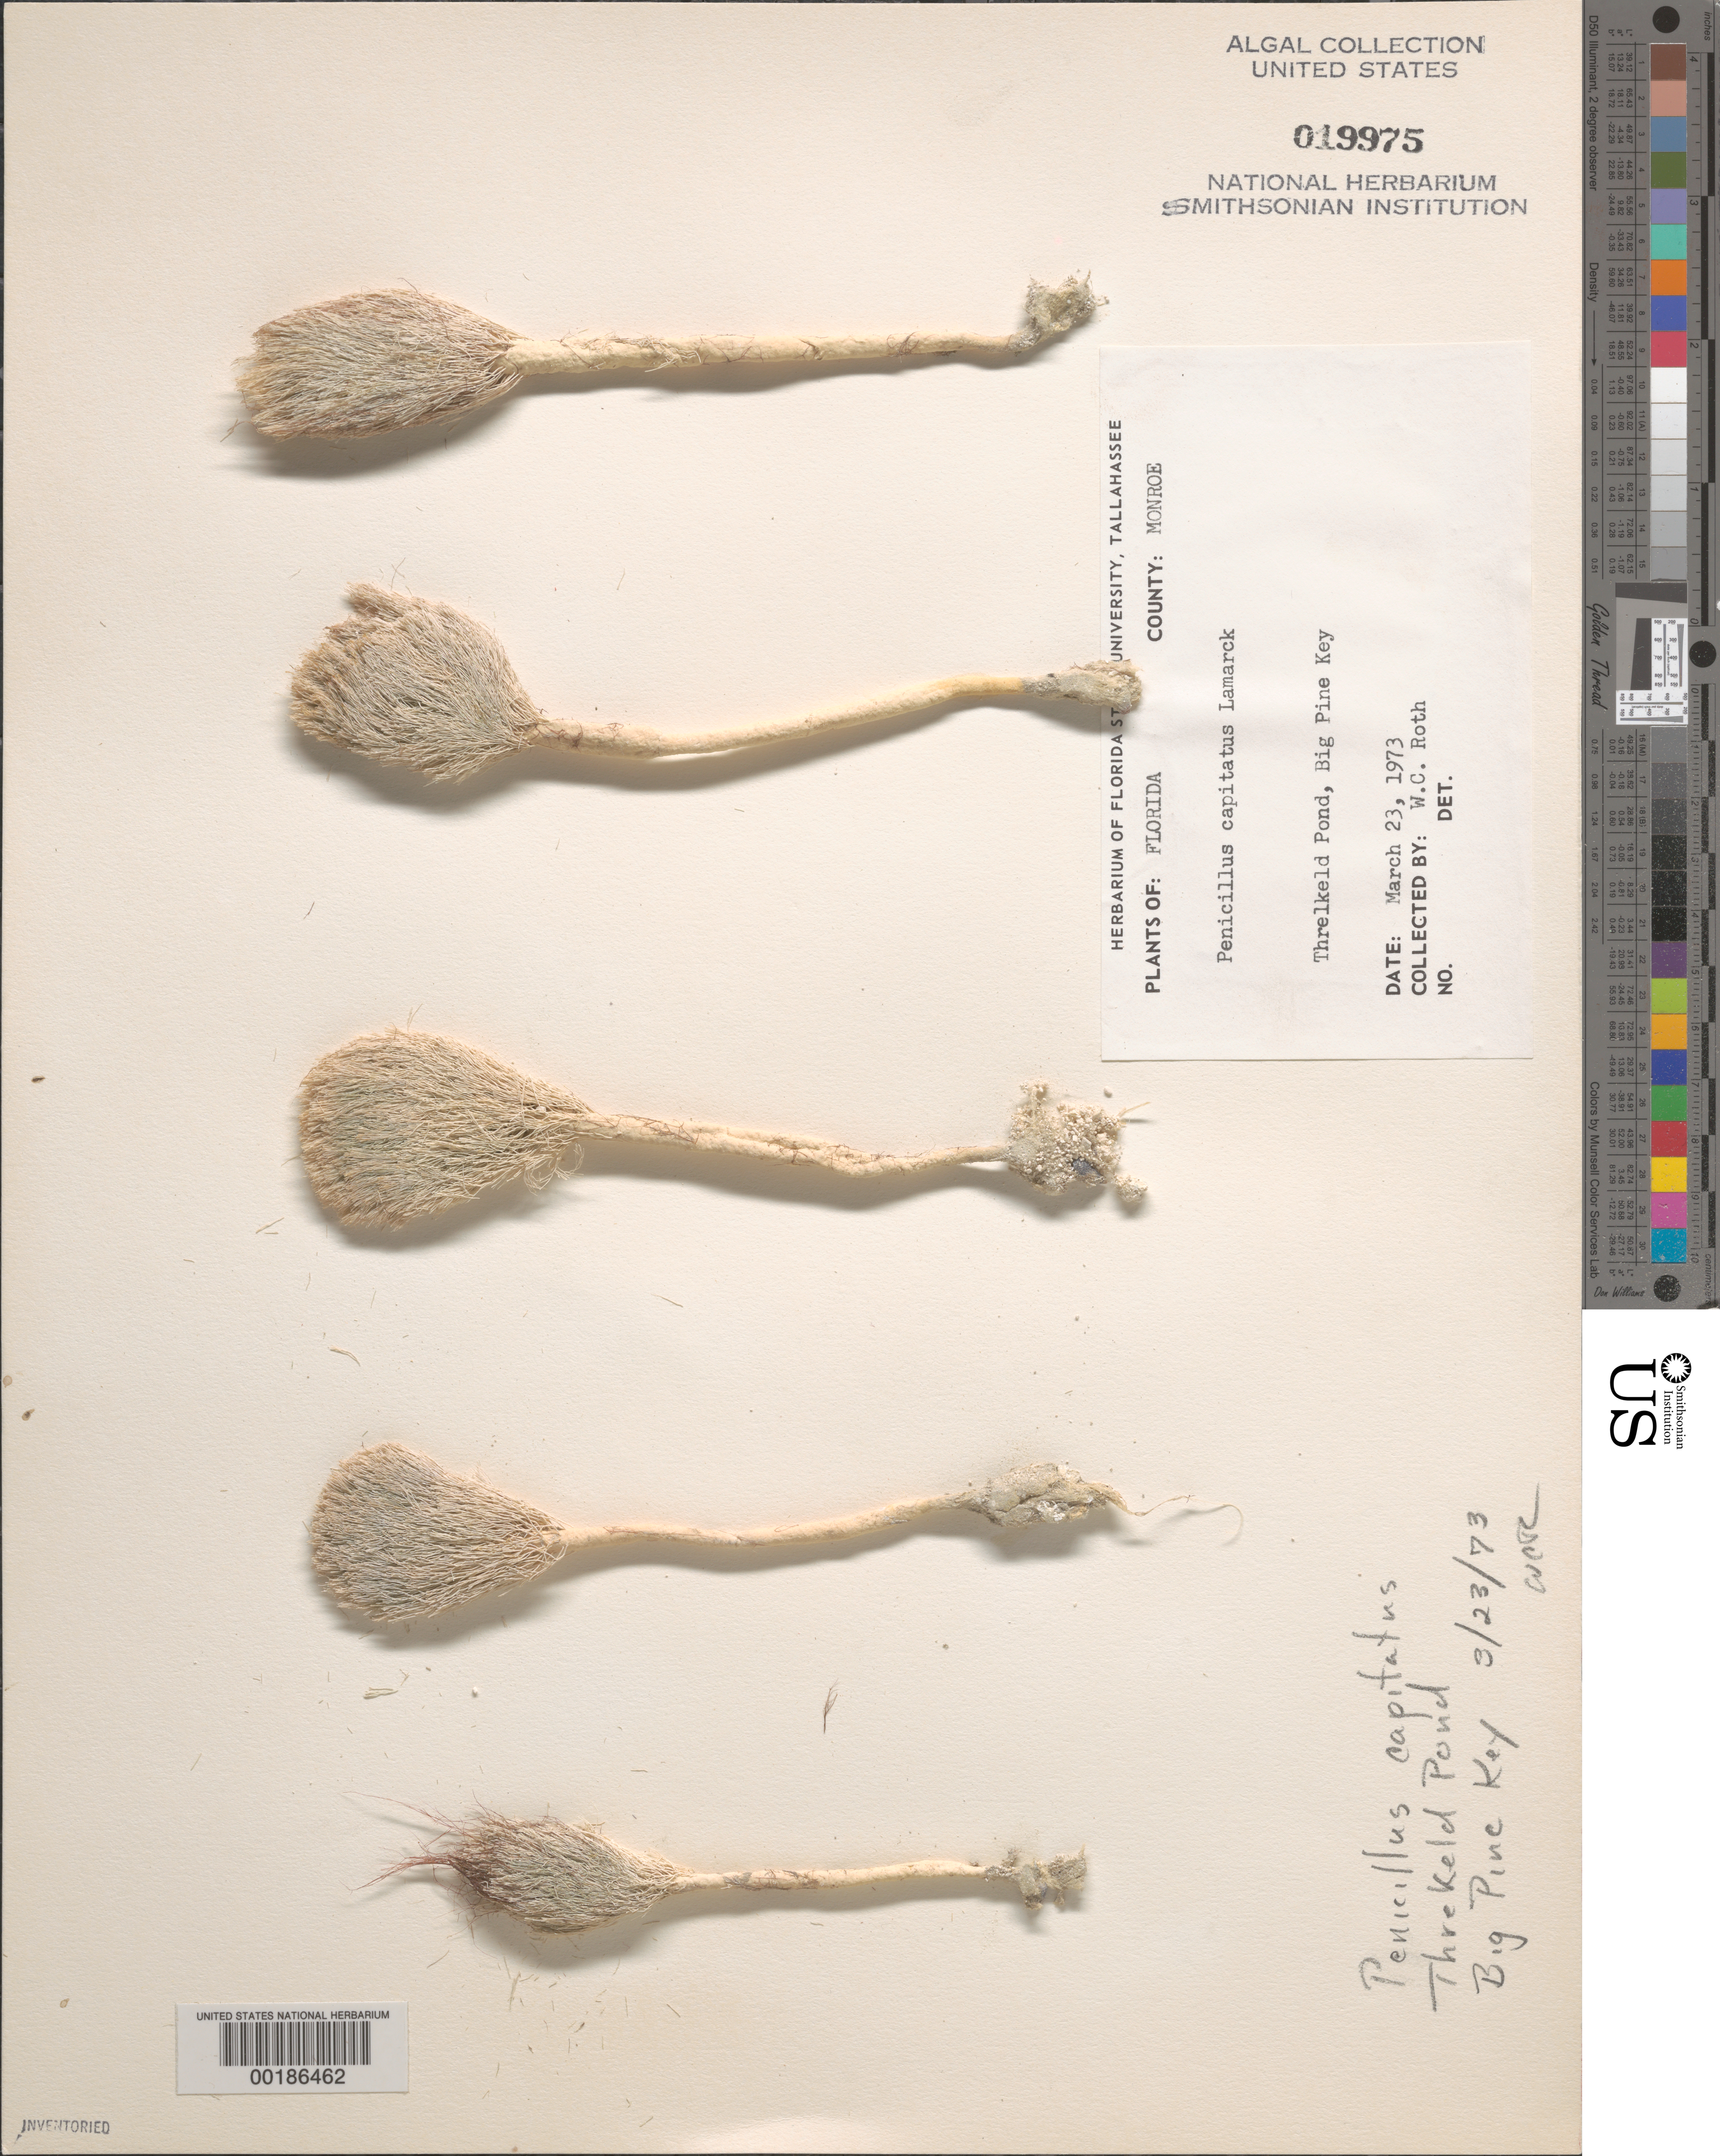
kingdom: Plantae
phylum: Chlorophyta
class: Ulvophyceae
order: Bryopsidales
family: Udoteaceae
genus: Penicillus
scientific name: Penicillus capitatus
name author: Lam.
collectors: W. C. Roth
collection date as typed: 23 Mar 1976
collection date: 1976-03-23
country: United States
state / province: Florida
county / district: Monroe County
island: Big Pine Key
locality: Threlkeld Pond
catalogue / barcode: US 19975